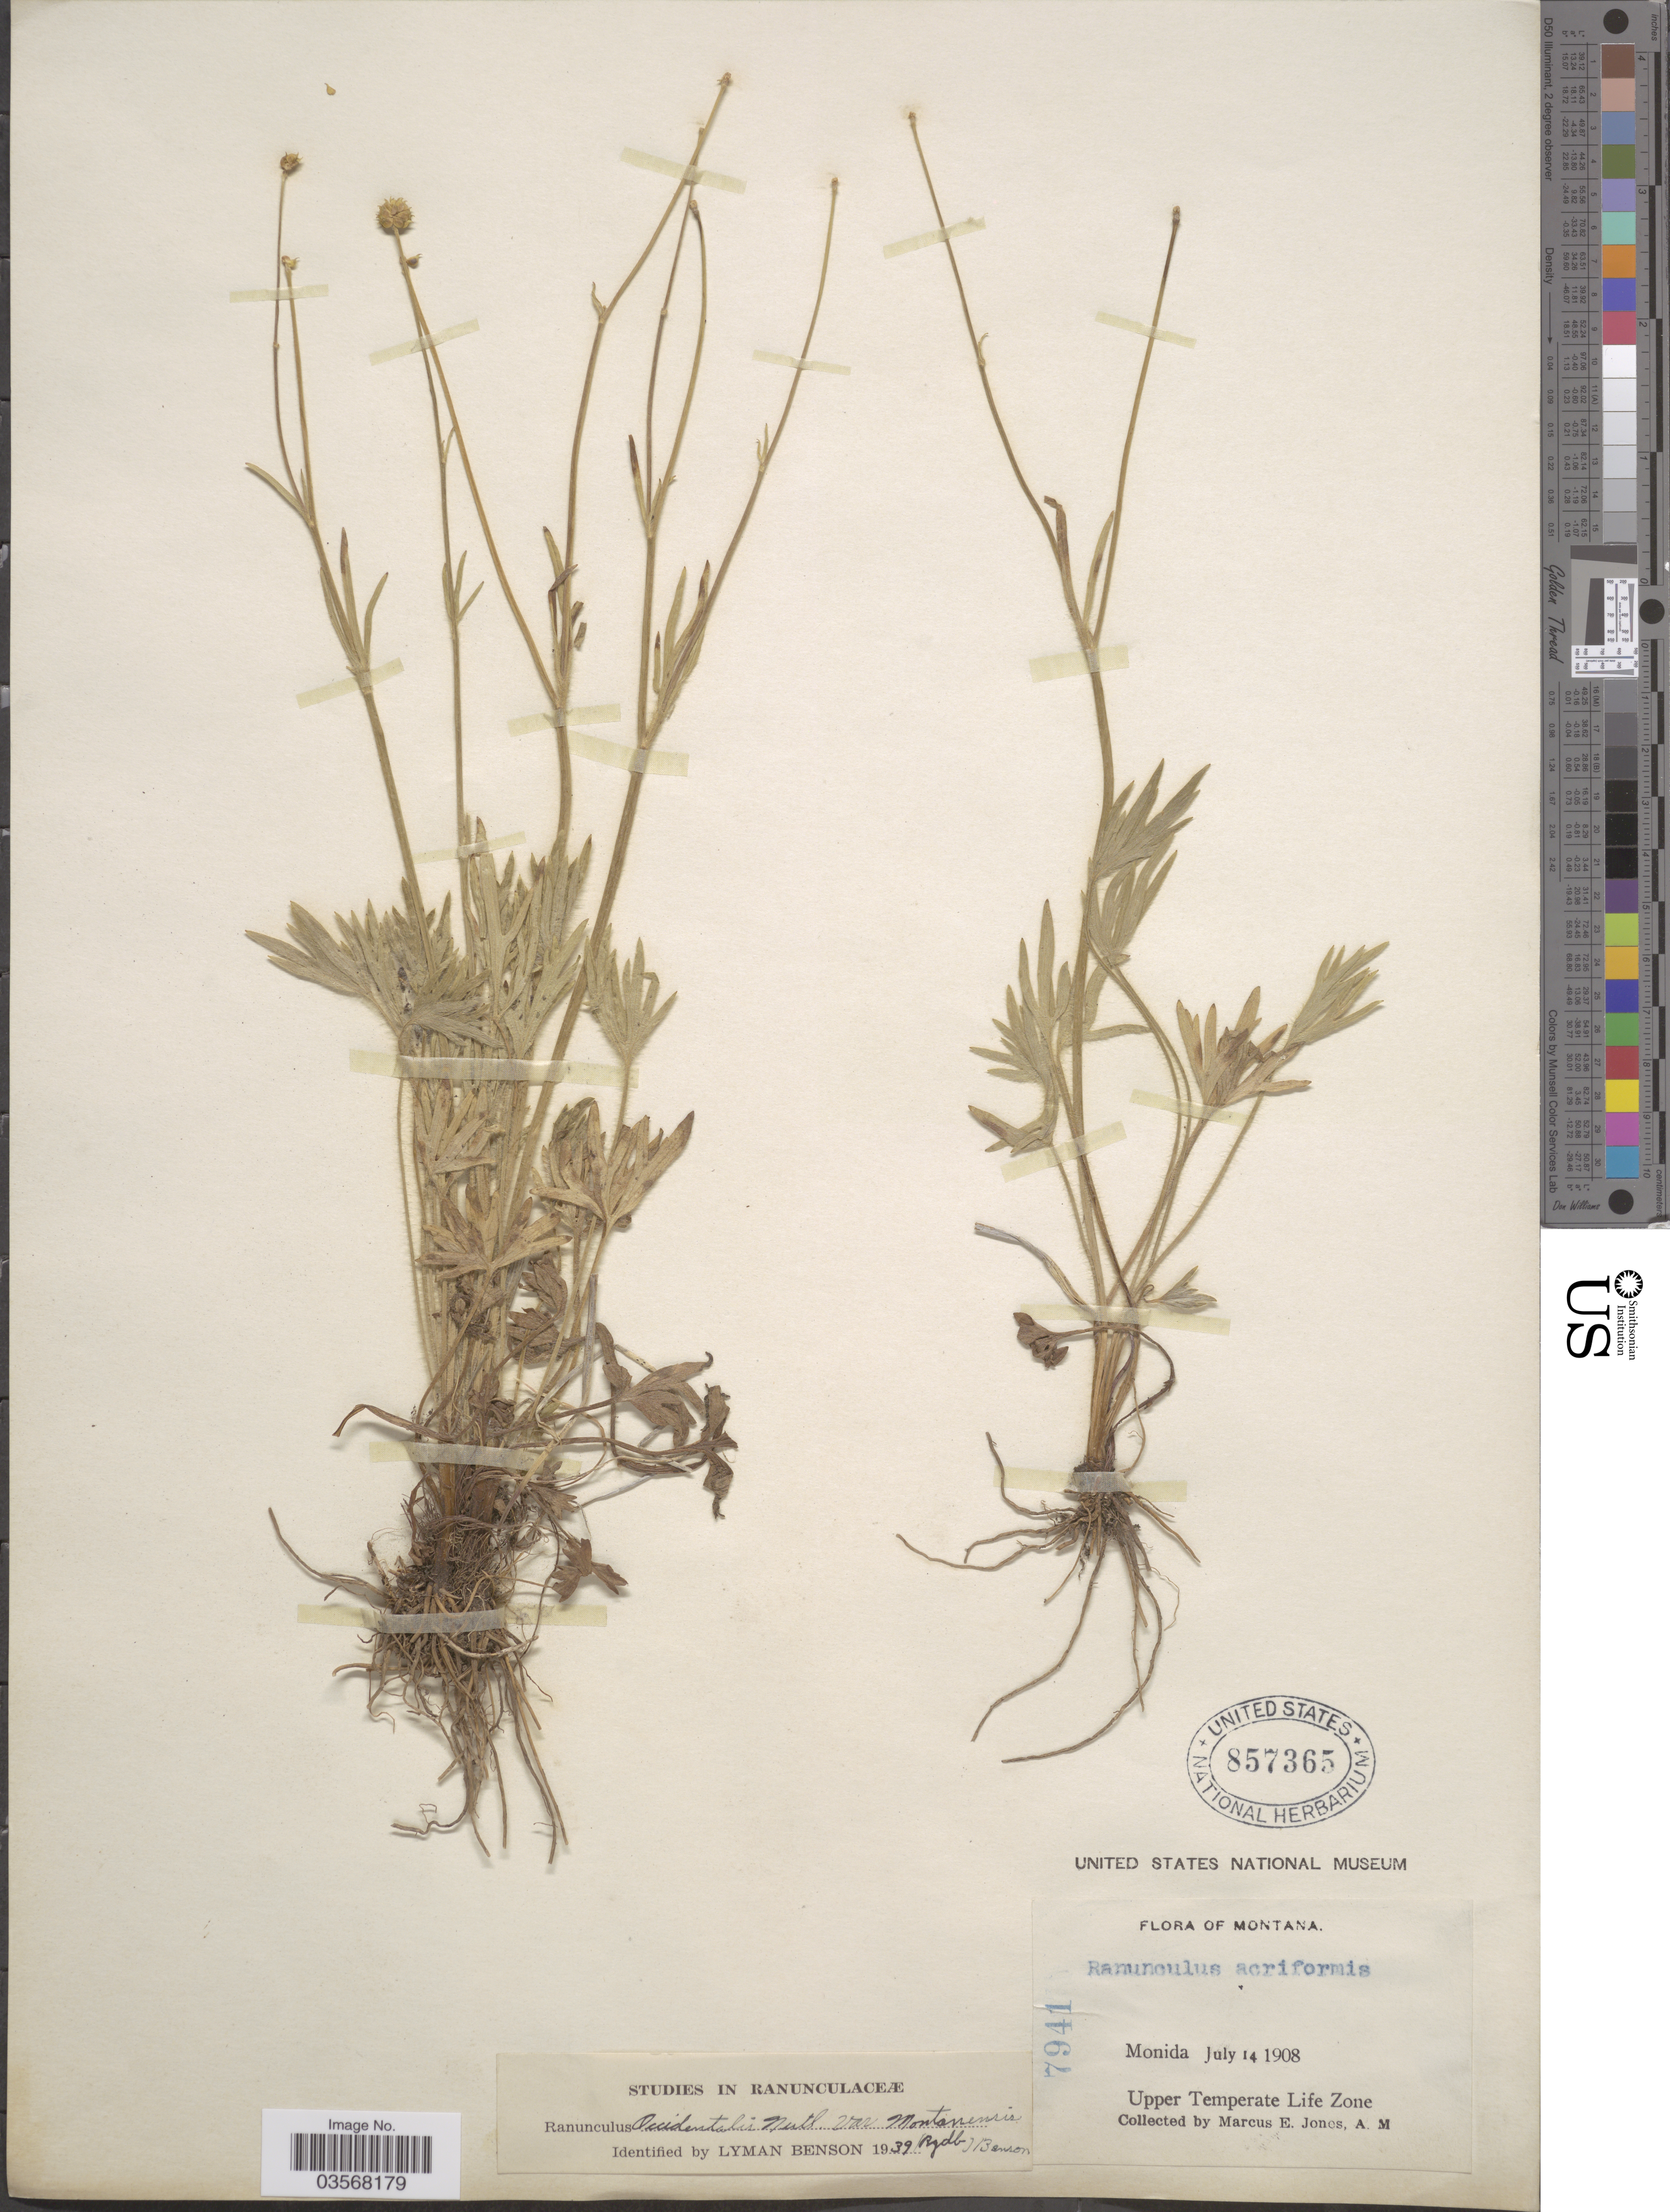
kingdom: Plantae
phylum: Tracheophyta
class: Magnoliopsida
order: Ranunculales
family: Ranunculaceae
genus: Ranunculus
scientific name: Ranunculus occidentalis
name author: Nutt.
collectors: M. E. Jones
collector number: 7941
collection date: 1908-07-14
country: United States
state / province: Montana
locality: Monida. Upper Temperate Life Zone.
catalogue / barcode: US 857365